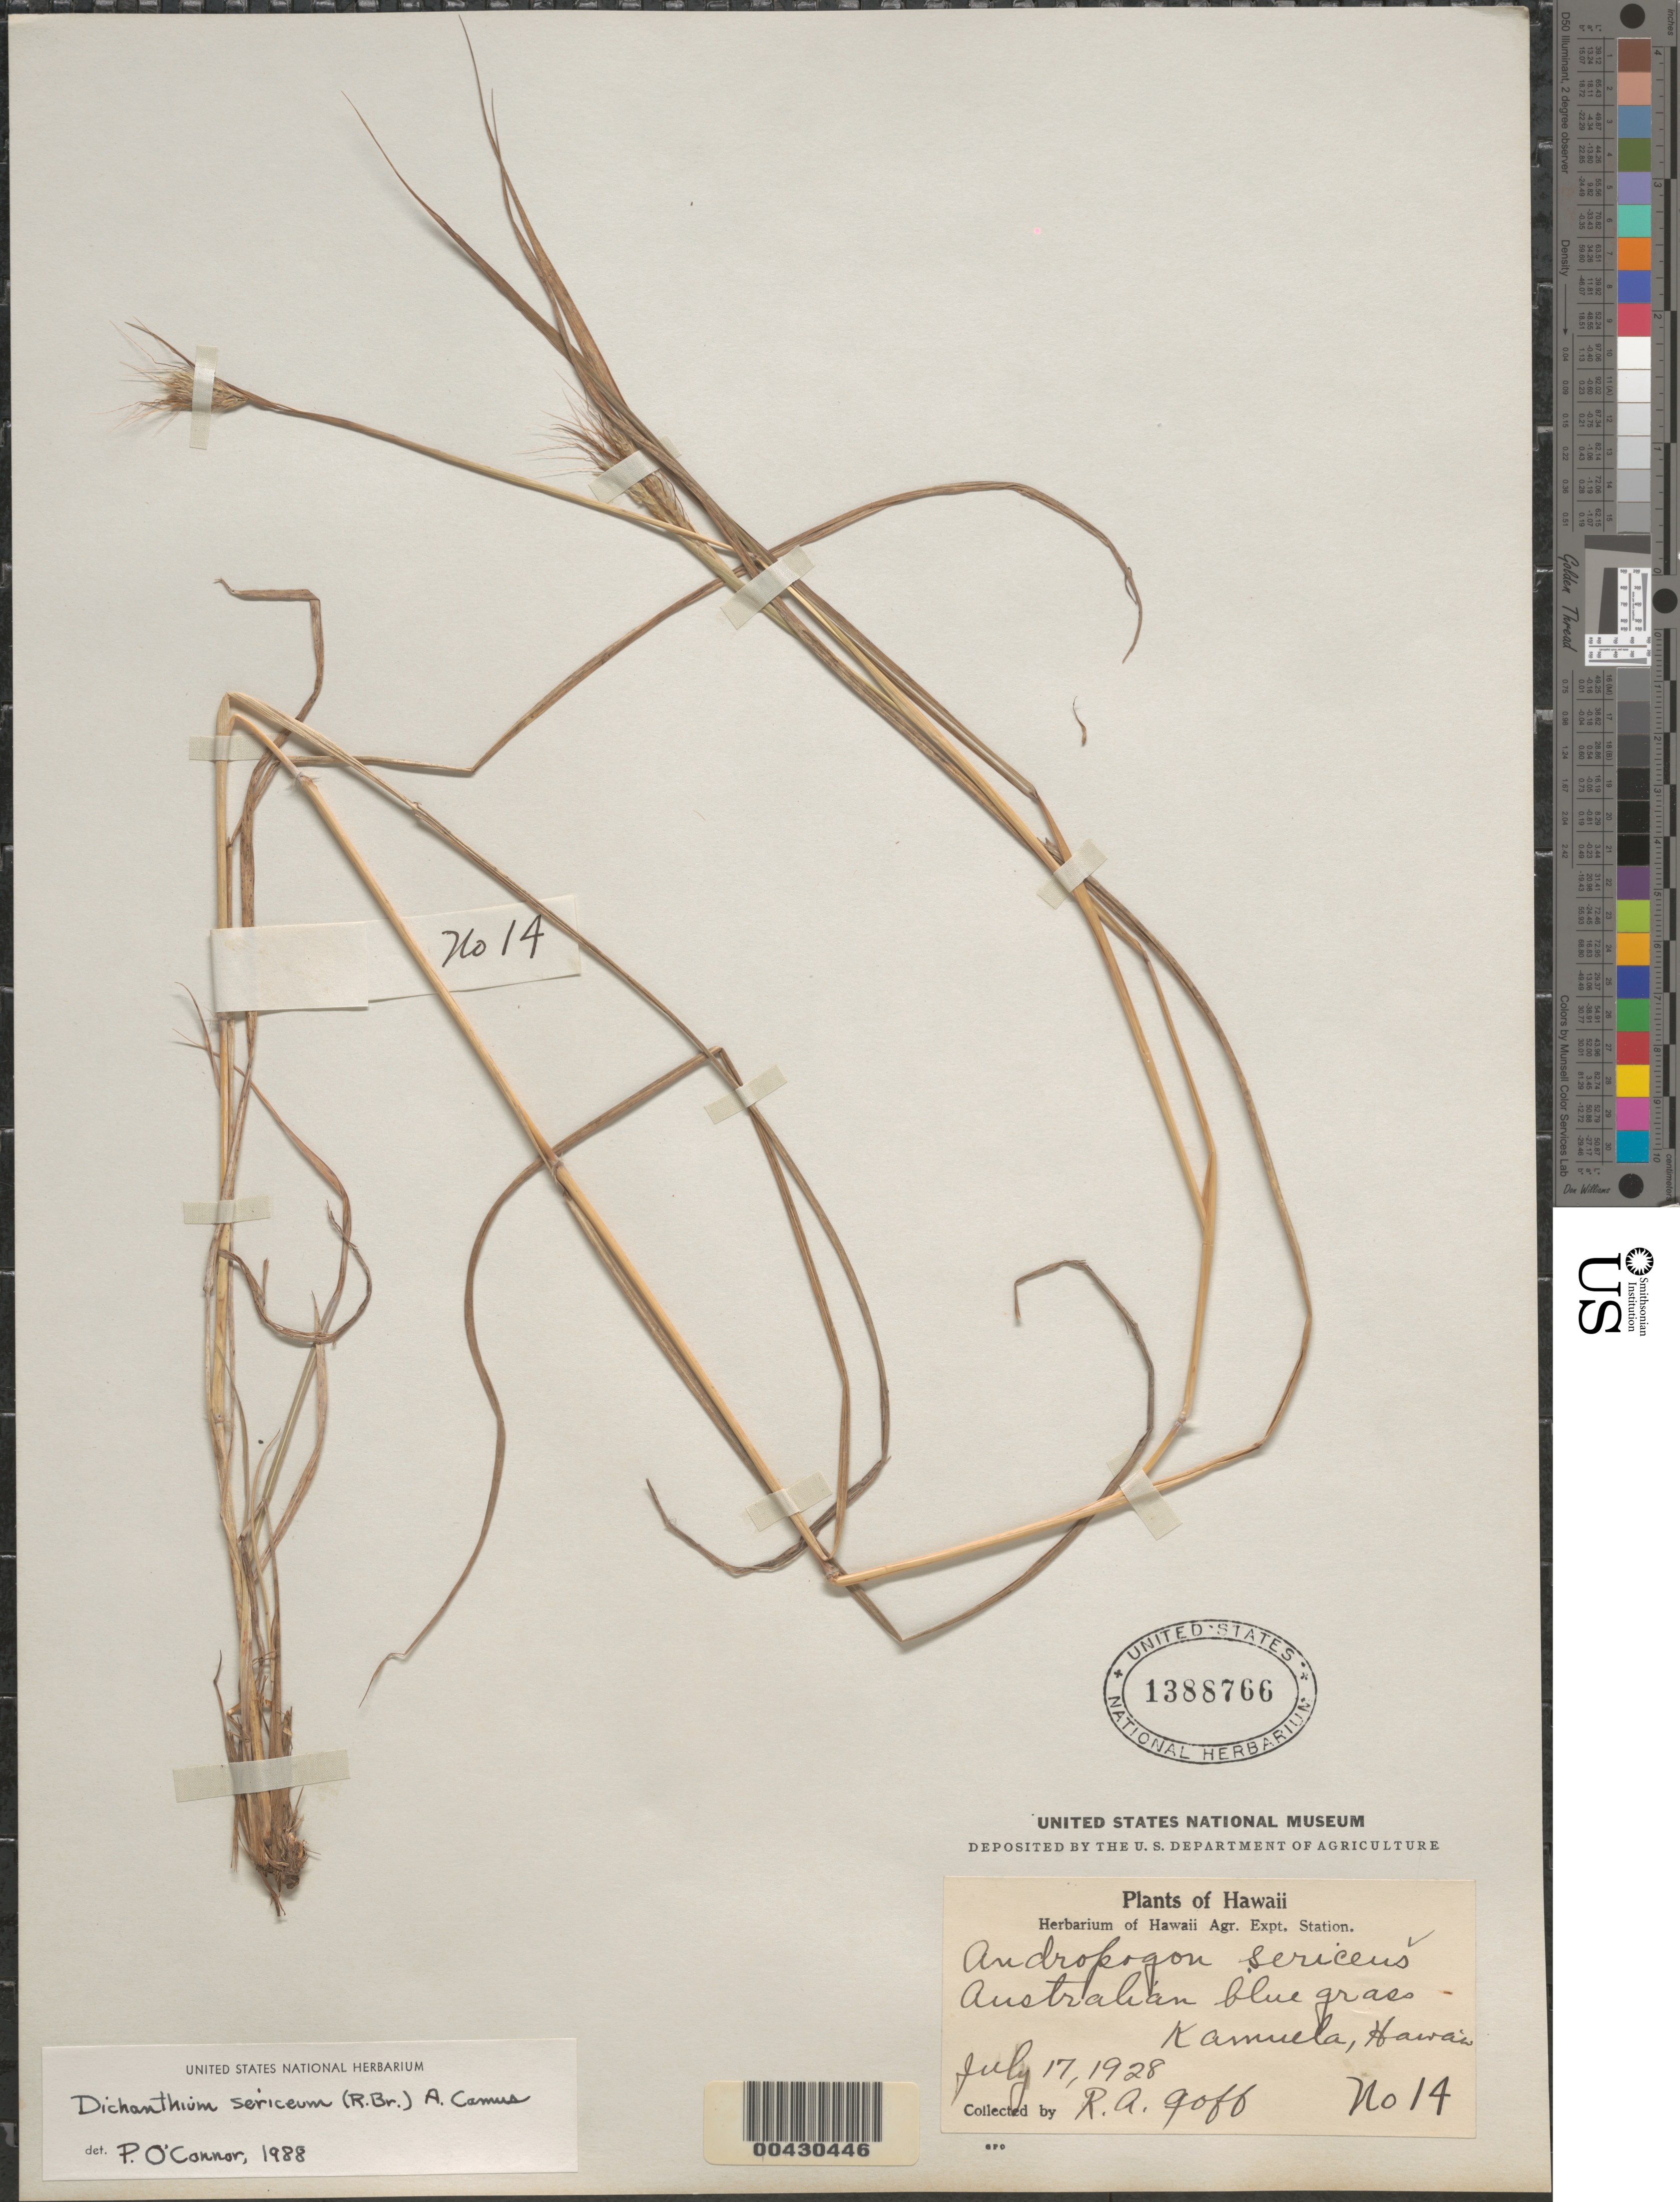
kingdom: Plantae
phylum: Tracheophyta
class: Liliopsida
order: Poales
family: Poaceae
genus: Dichanthium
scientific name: Dichanthium sericeum subsp. sericeum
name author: (R. Br.) A. Camus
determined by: Faccenda, K.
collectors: R. Goff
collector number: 14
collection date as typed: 17 Jul 1928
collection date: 1928-07-17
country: United States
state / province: Hawaii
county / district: Hawaii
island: Hawaii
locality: Kamuela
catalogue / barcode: US 1388766